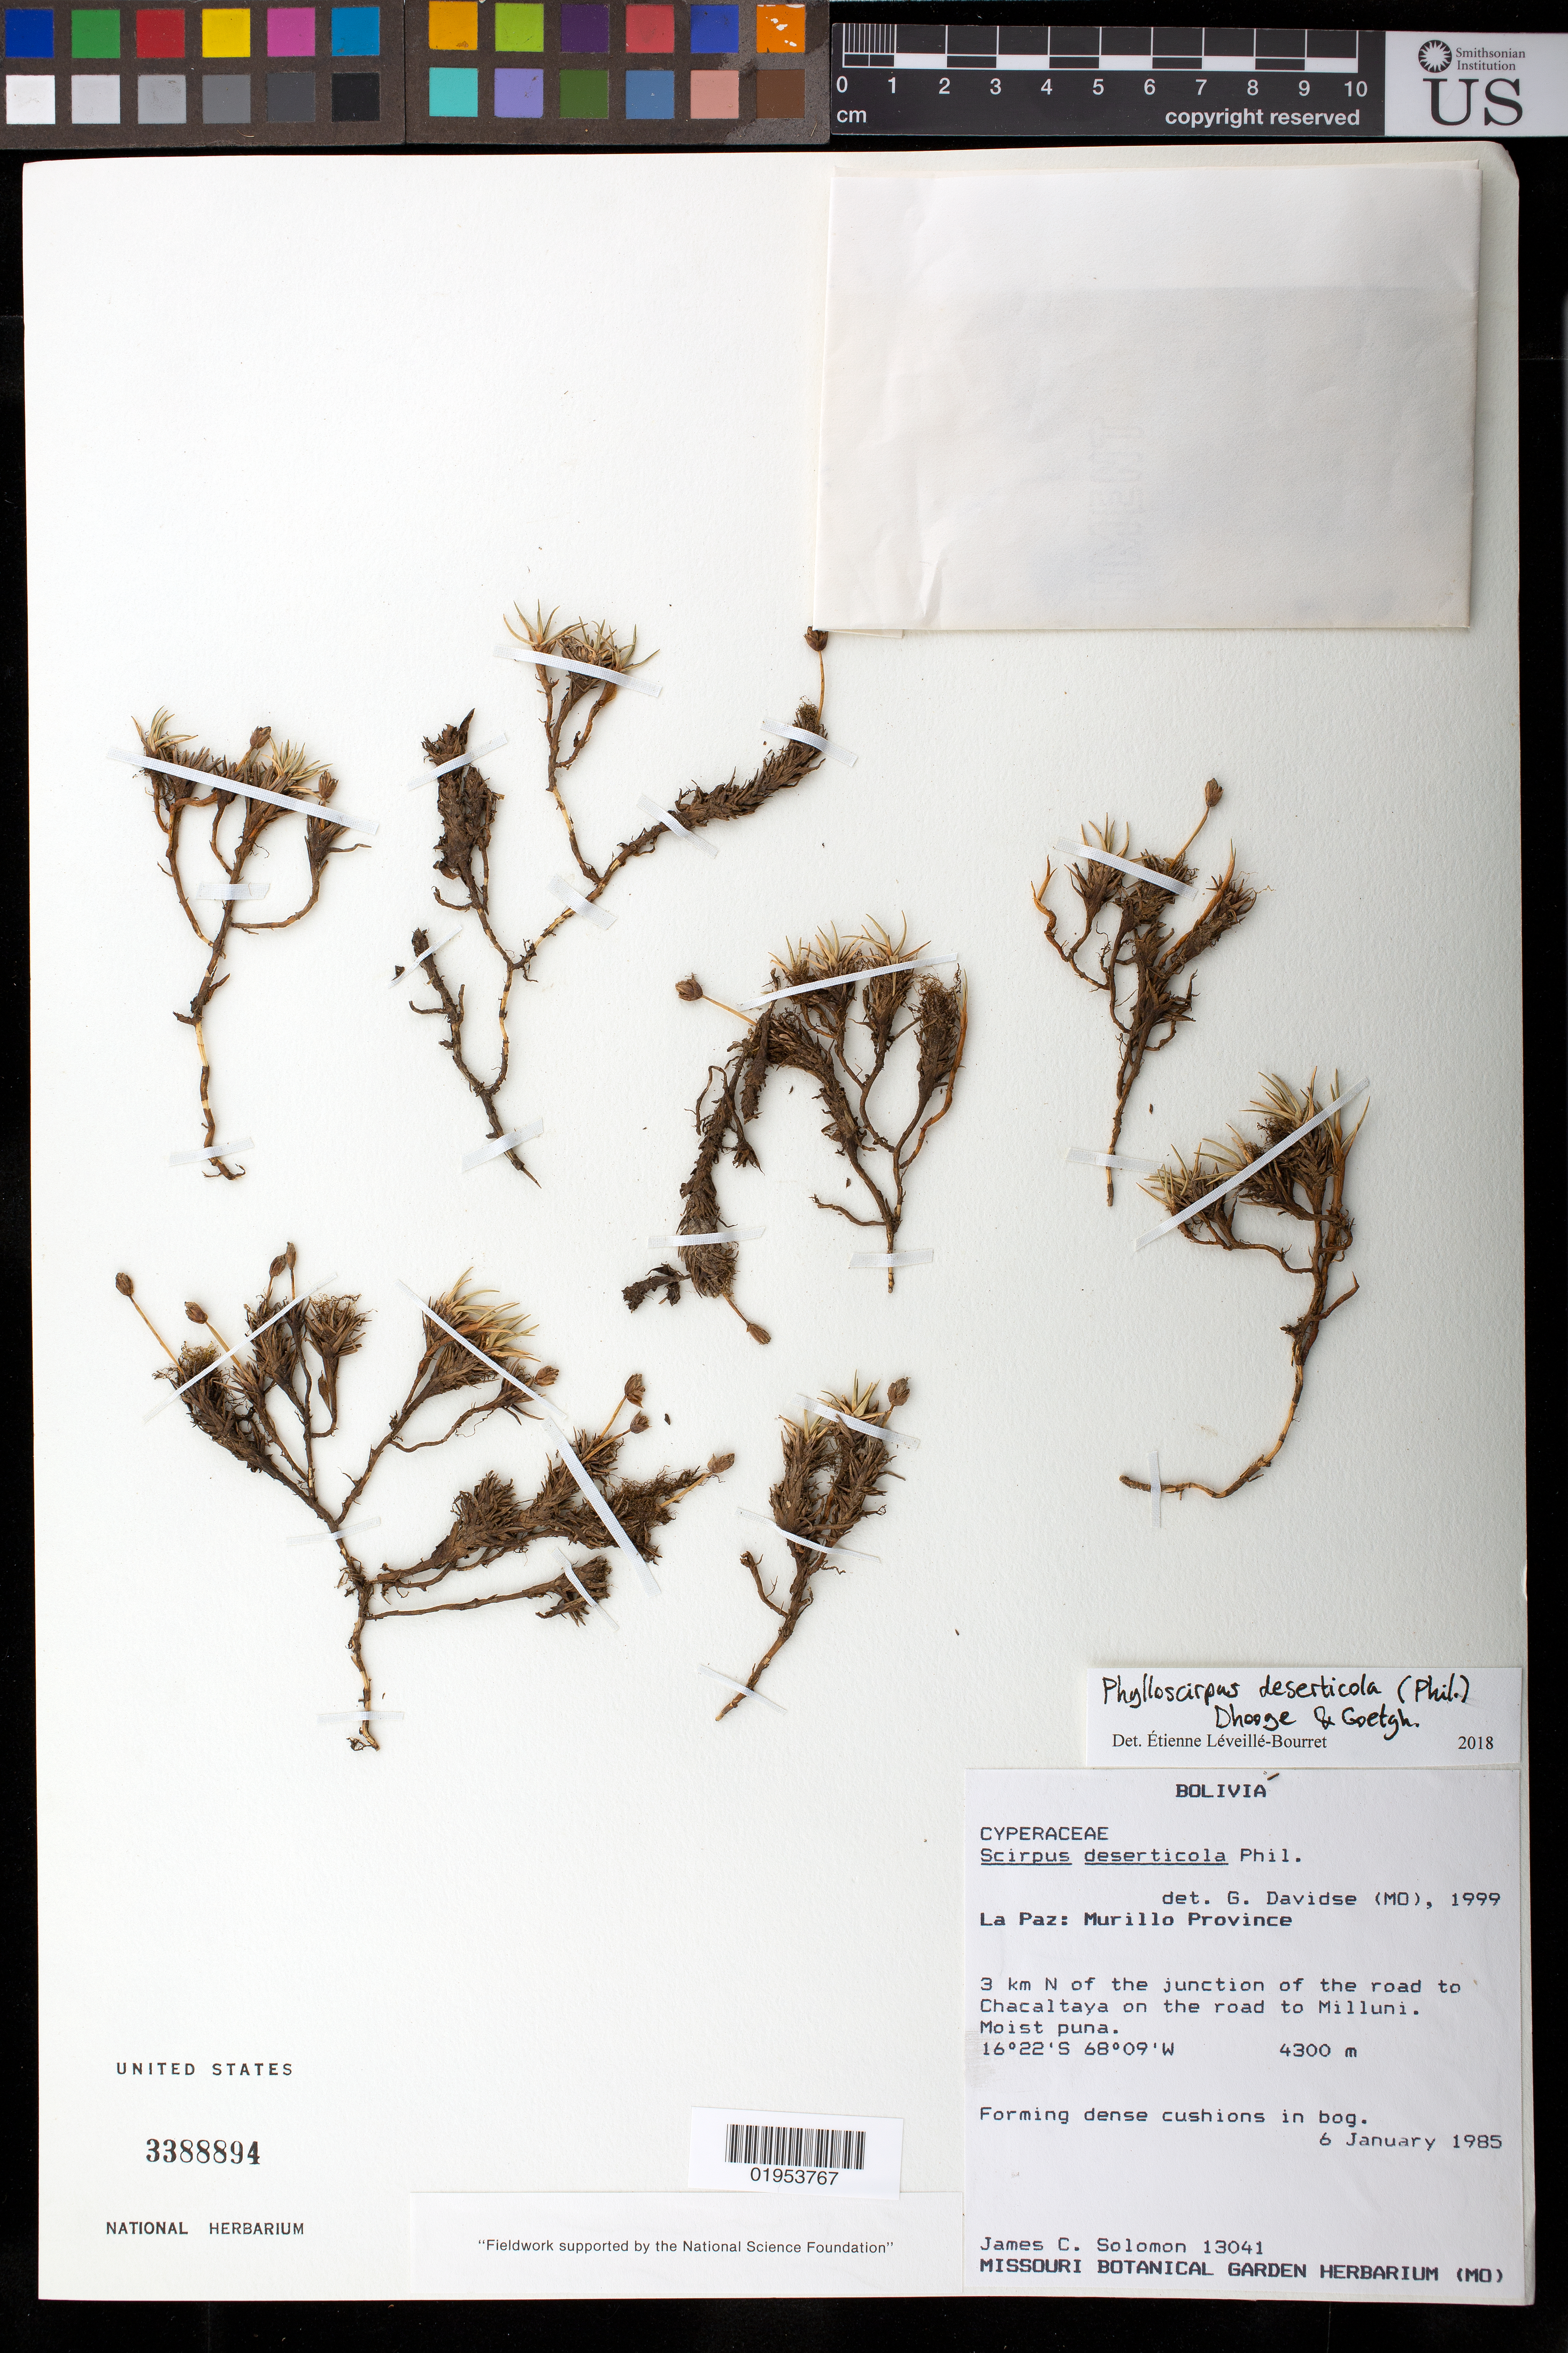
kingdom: Plantae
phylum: Tracheophyta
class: Liliopsida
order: Poales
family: Cyperaceae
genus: Phylloscirpus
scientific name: Phylloscirpus deserticola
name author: (Phil.) Dhooge & Goetgh.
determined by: Léveillé-Bourret, E.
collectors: J. C. Solomon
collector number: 13041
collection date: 1985-01-06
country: Bolivia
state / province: La Paz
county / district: Murillo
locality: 3 km N of the junction of the road to Chacaltaya on the road to Milluni. Moist puna.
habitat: in bog.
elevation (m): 4300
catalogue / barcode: US 3388894